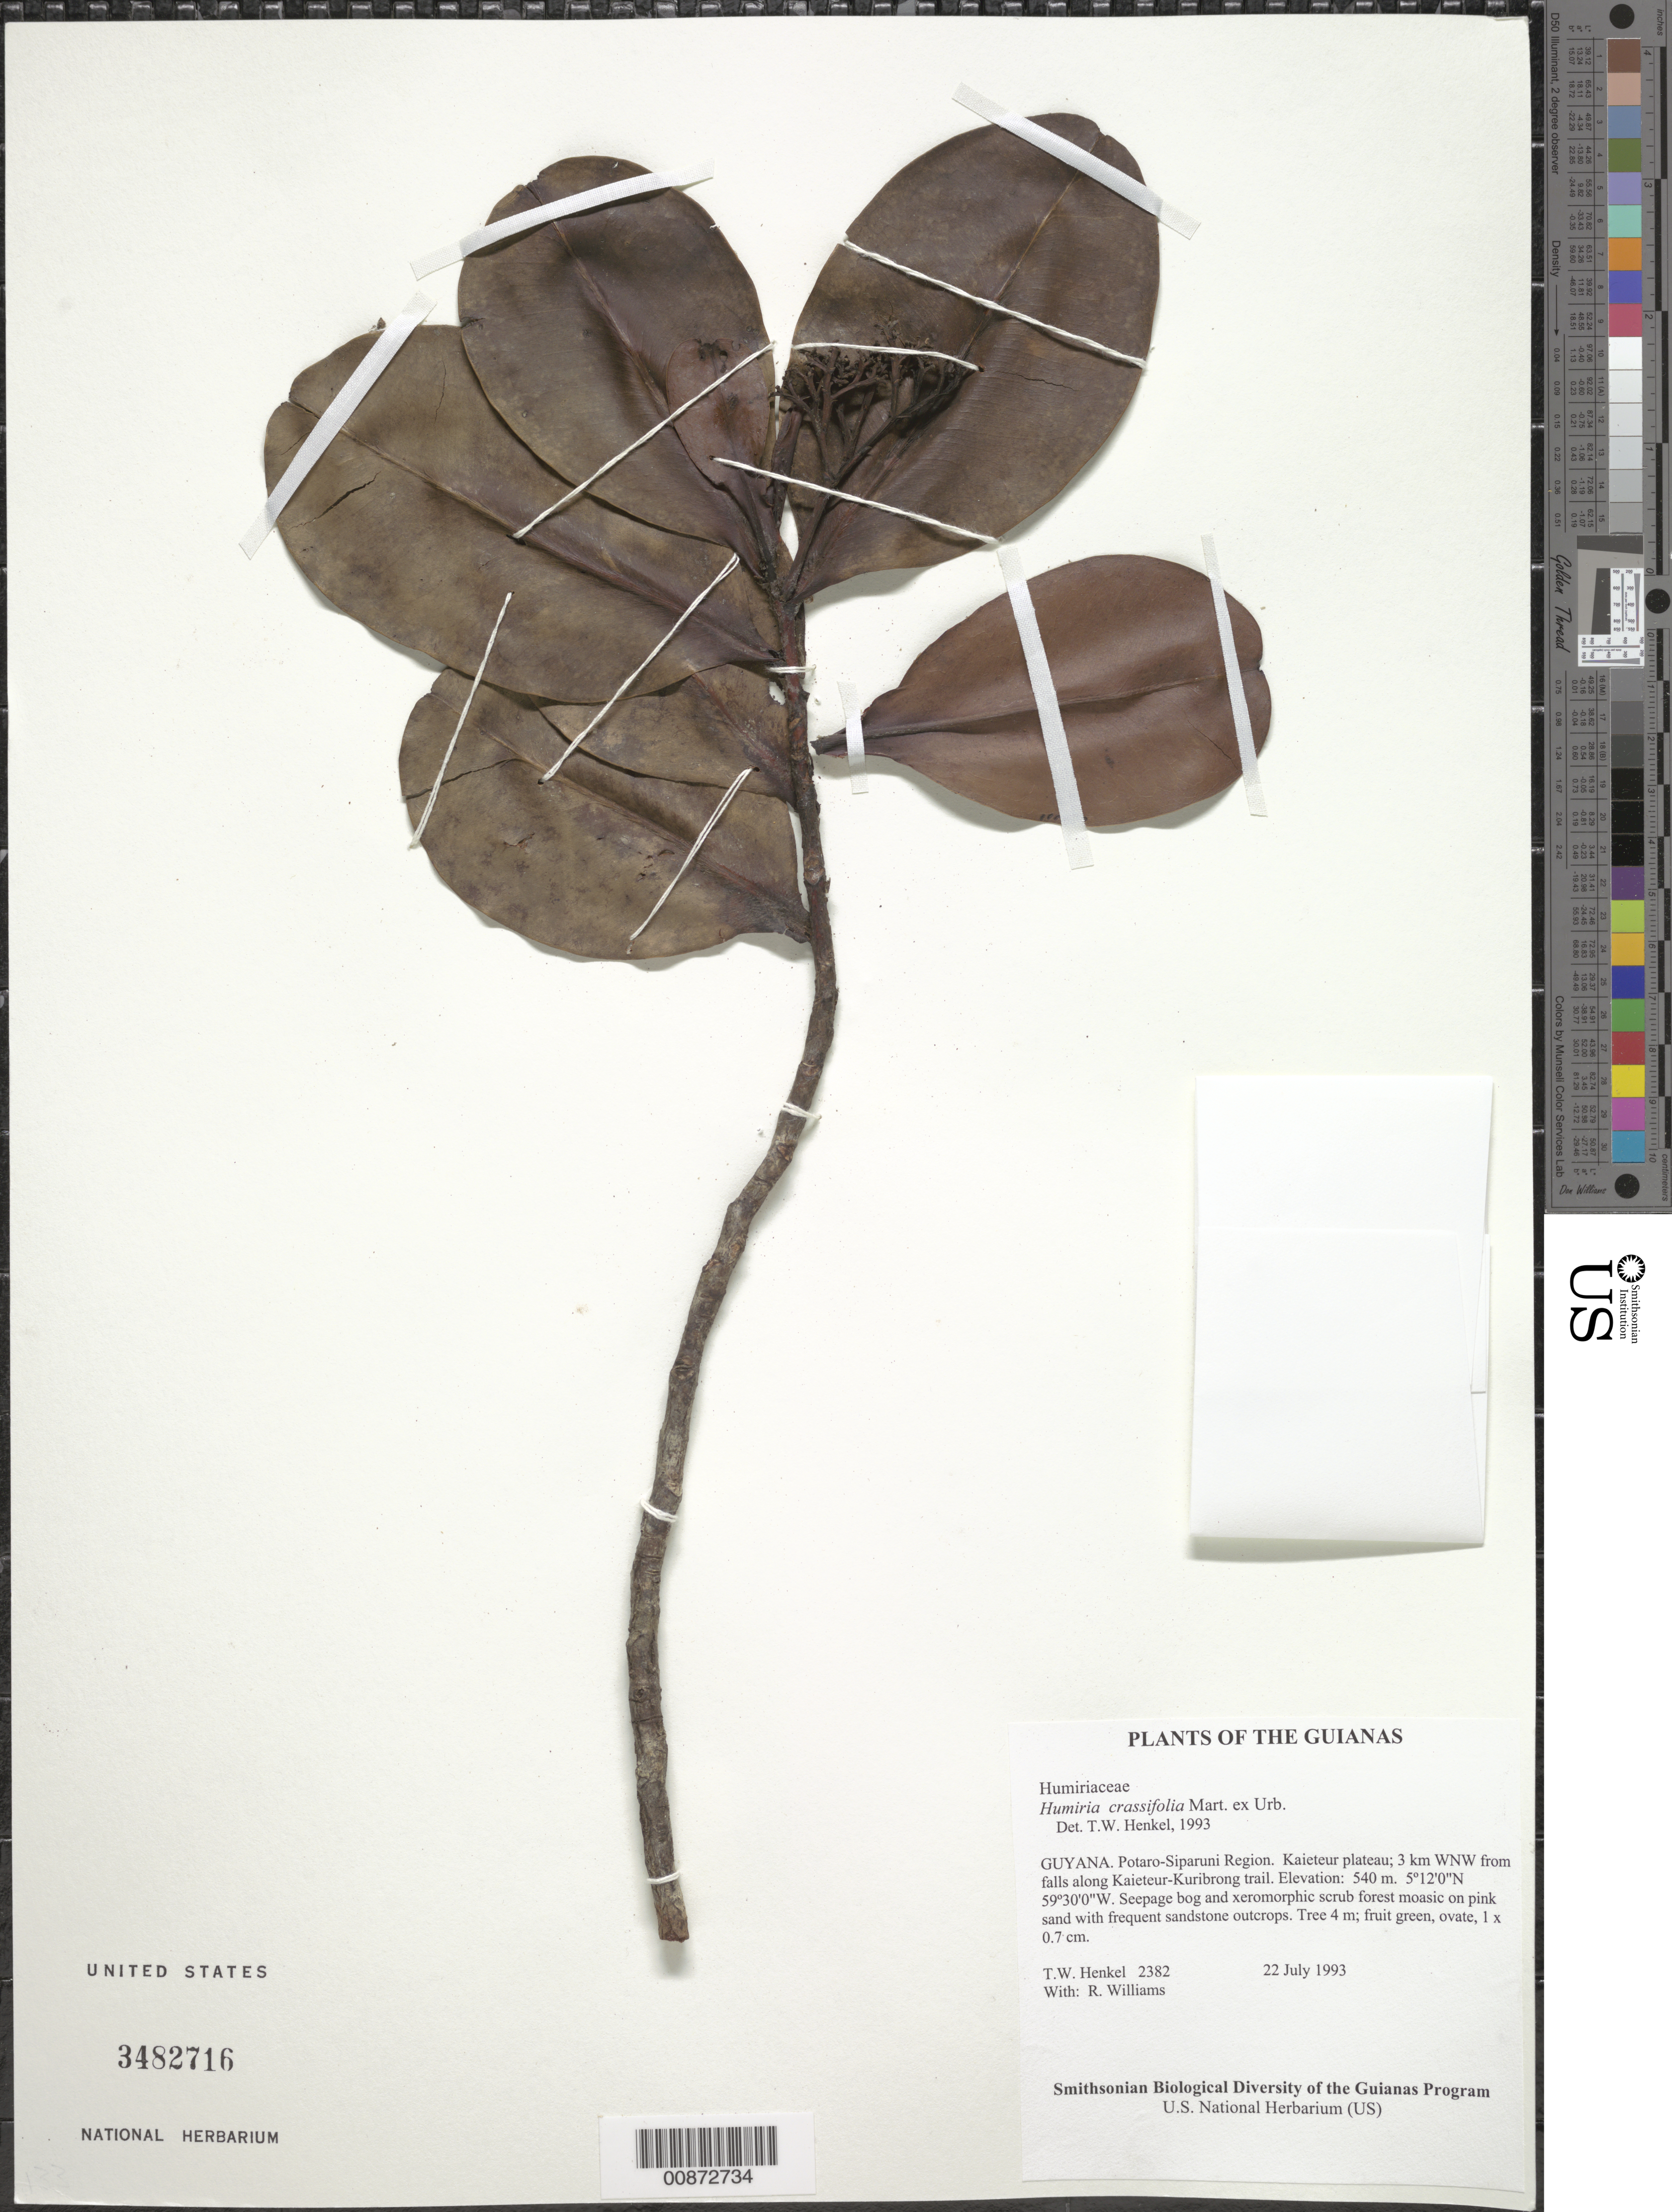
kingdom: Plantae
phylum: Tracheophyta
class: Magnoliopsida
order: Malpighiales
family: Humiriaceae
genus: Humiria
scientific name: Humiria crassifolia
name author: Mart. ex Urb.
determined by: Henkel, T. W.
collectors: T. Henkel & R. Williams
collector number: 2382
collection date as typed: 22 July 1993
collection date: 1993-07-22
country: Guyana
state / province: Potaro-Siparuni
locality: Kaieteur plateau; 3 km WNW from falls along Kaieteur-Kuribrong trail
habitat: Seepage bog and xeromorphic scrub forest moasic on pink sand with frequent sandstone outcrops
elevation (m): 540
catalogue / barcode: US 3482716